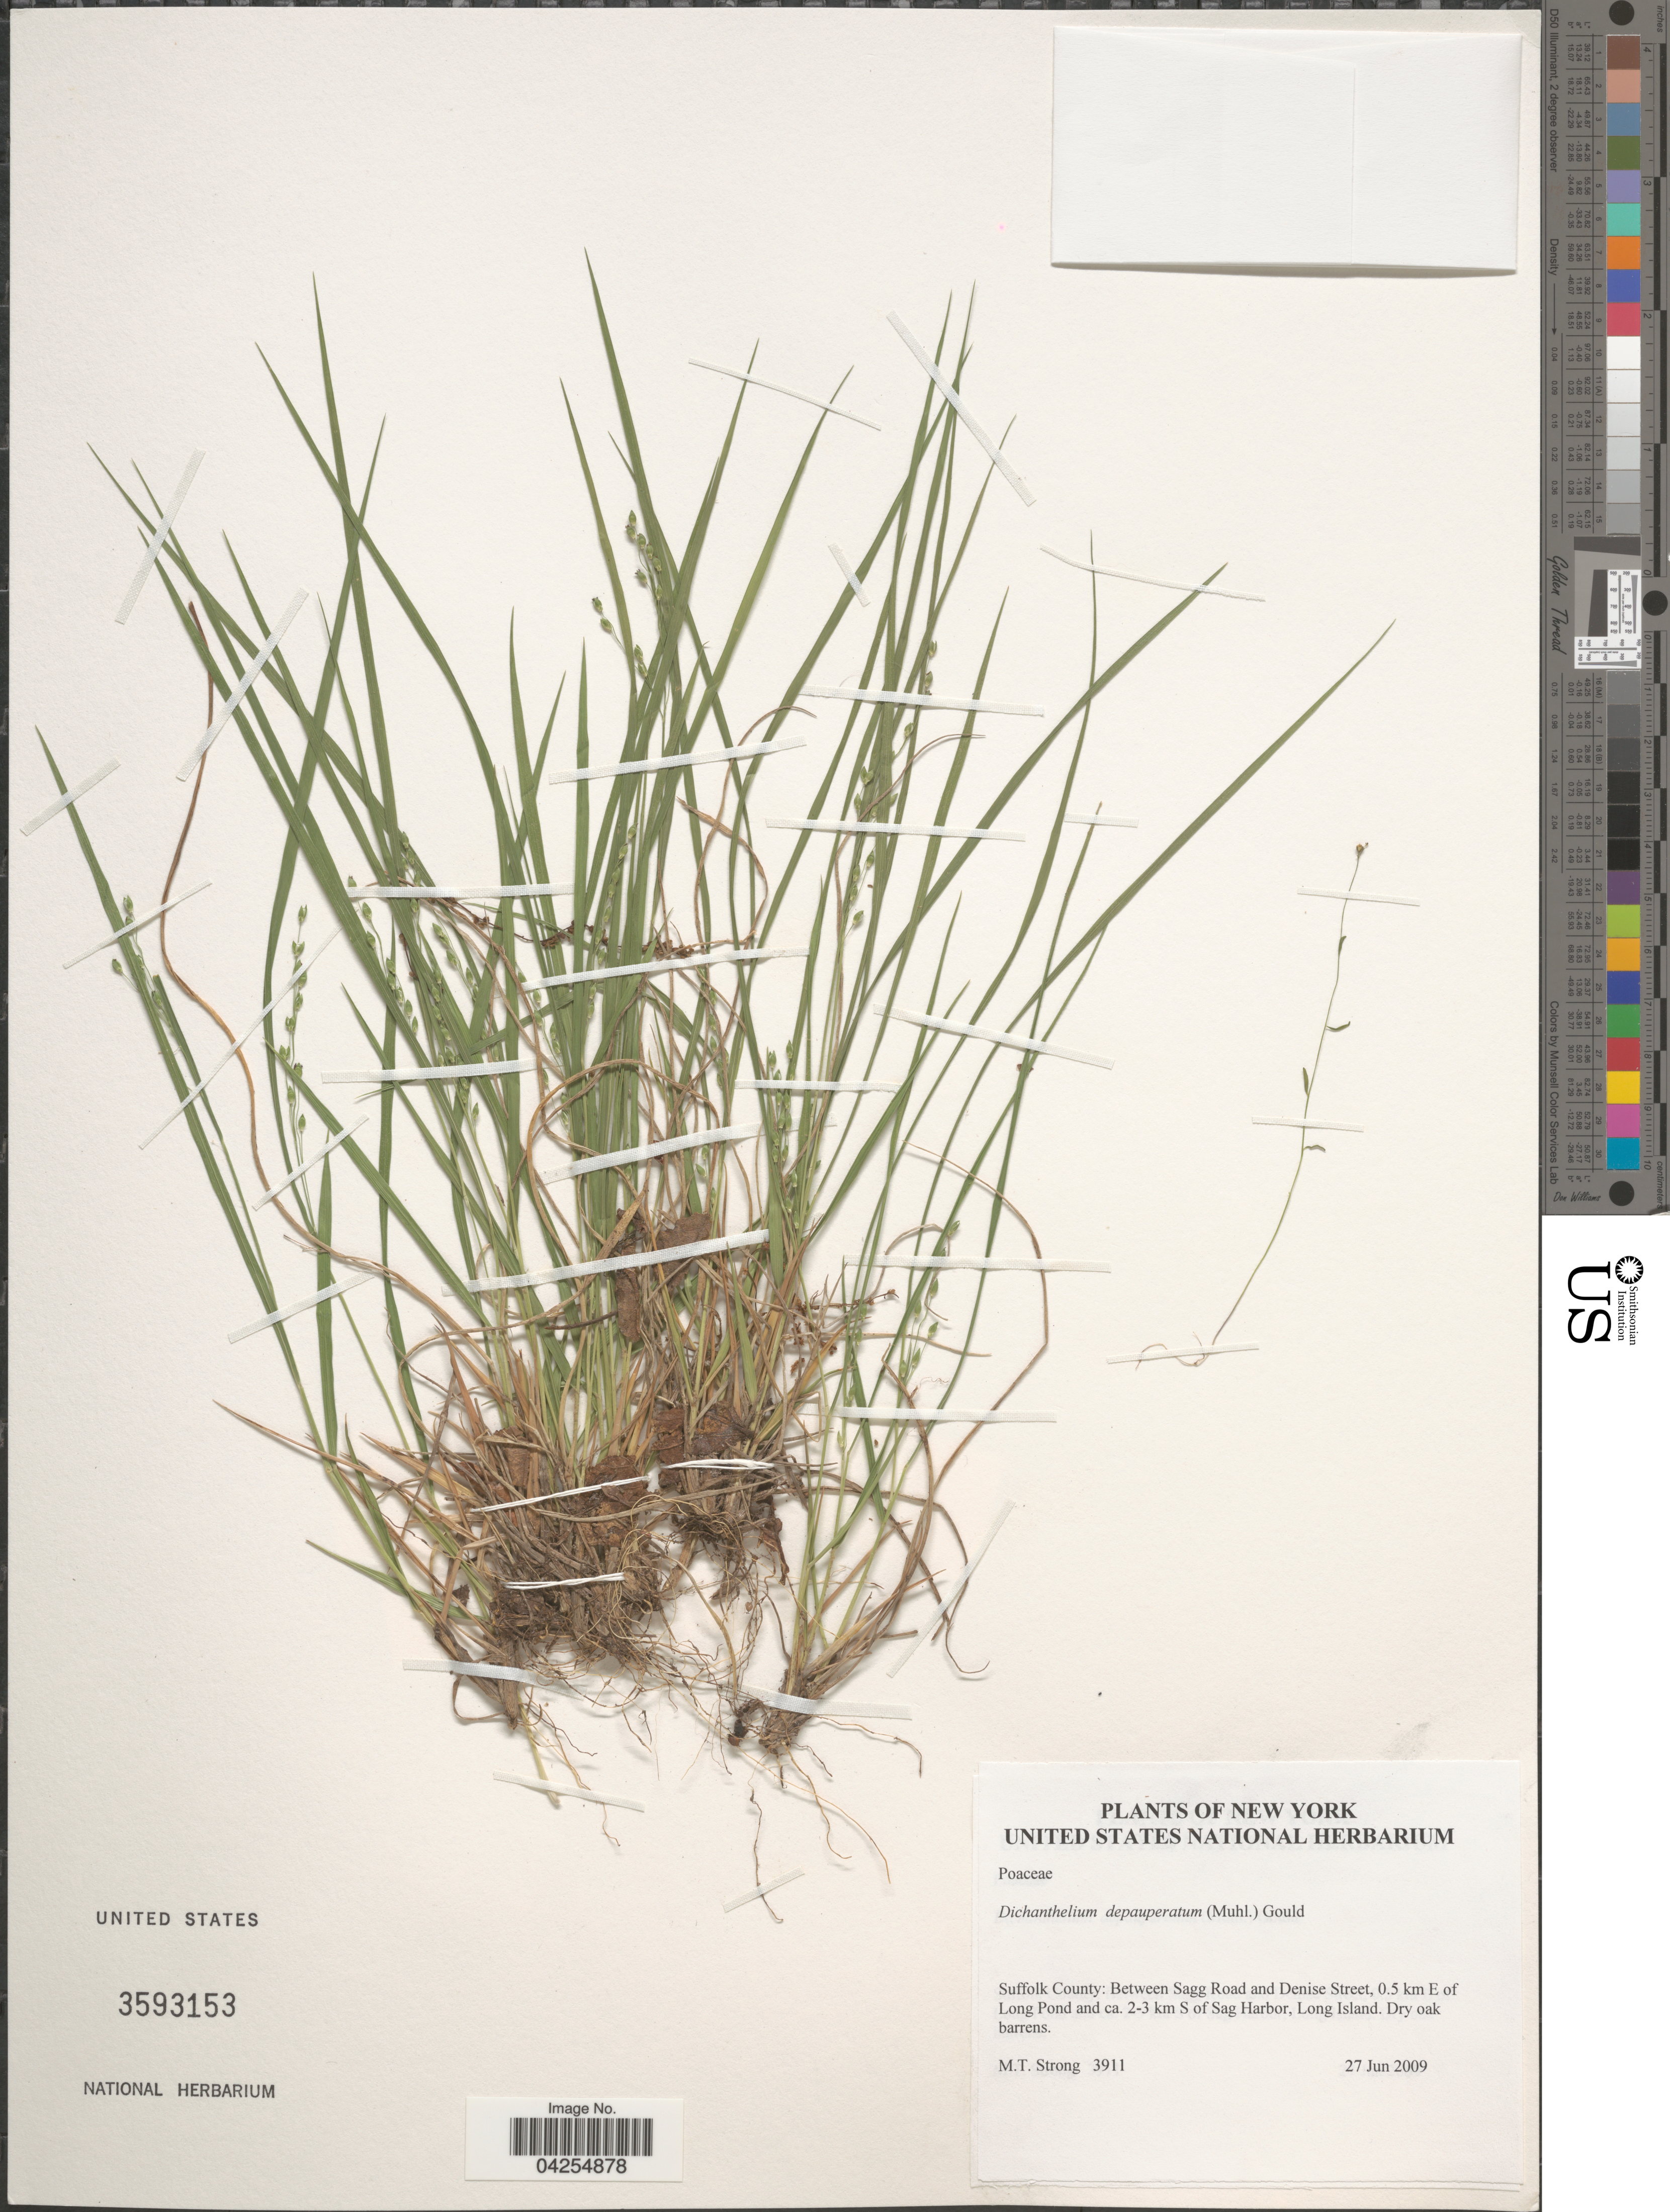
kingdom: Plantae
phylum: Tracheophyta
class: Liliopsida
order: Poales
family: Poaceae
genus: Dichanthelium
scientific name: Dichanthelium depauperatum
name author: (Muhl.) Gould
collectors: M. T. Strong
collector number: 3911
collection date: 2009-06-27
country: United States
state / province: New York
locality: Suffolk County: Between Sagg Road and Denise Street, 0.5 km E of Long Pond and ca. 2-3 km S of Sag Harbor, Long Island.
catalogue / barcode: US 3593153